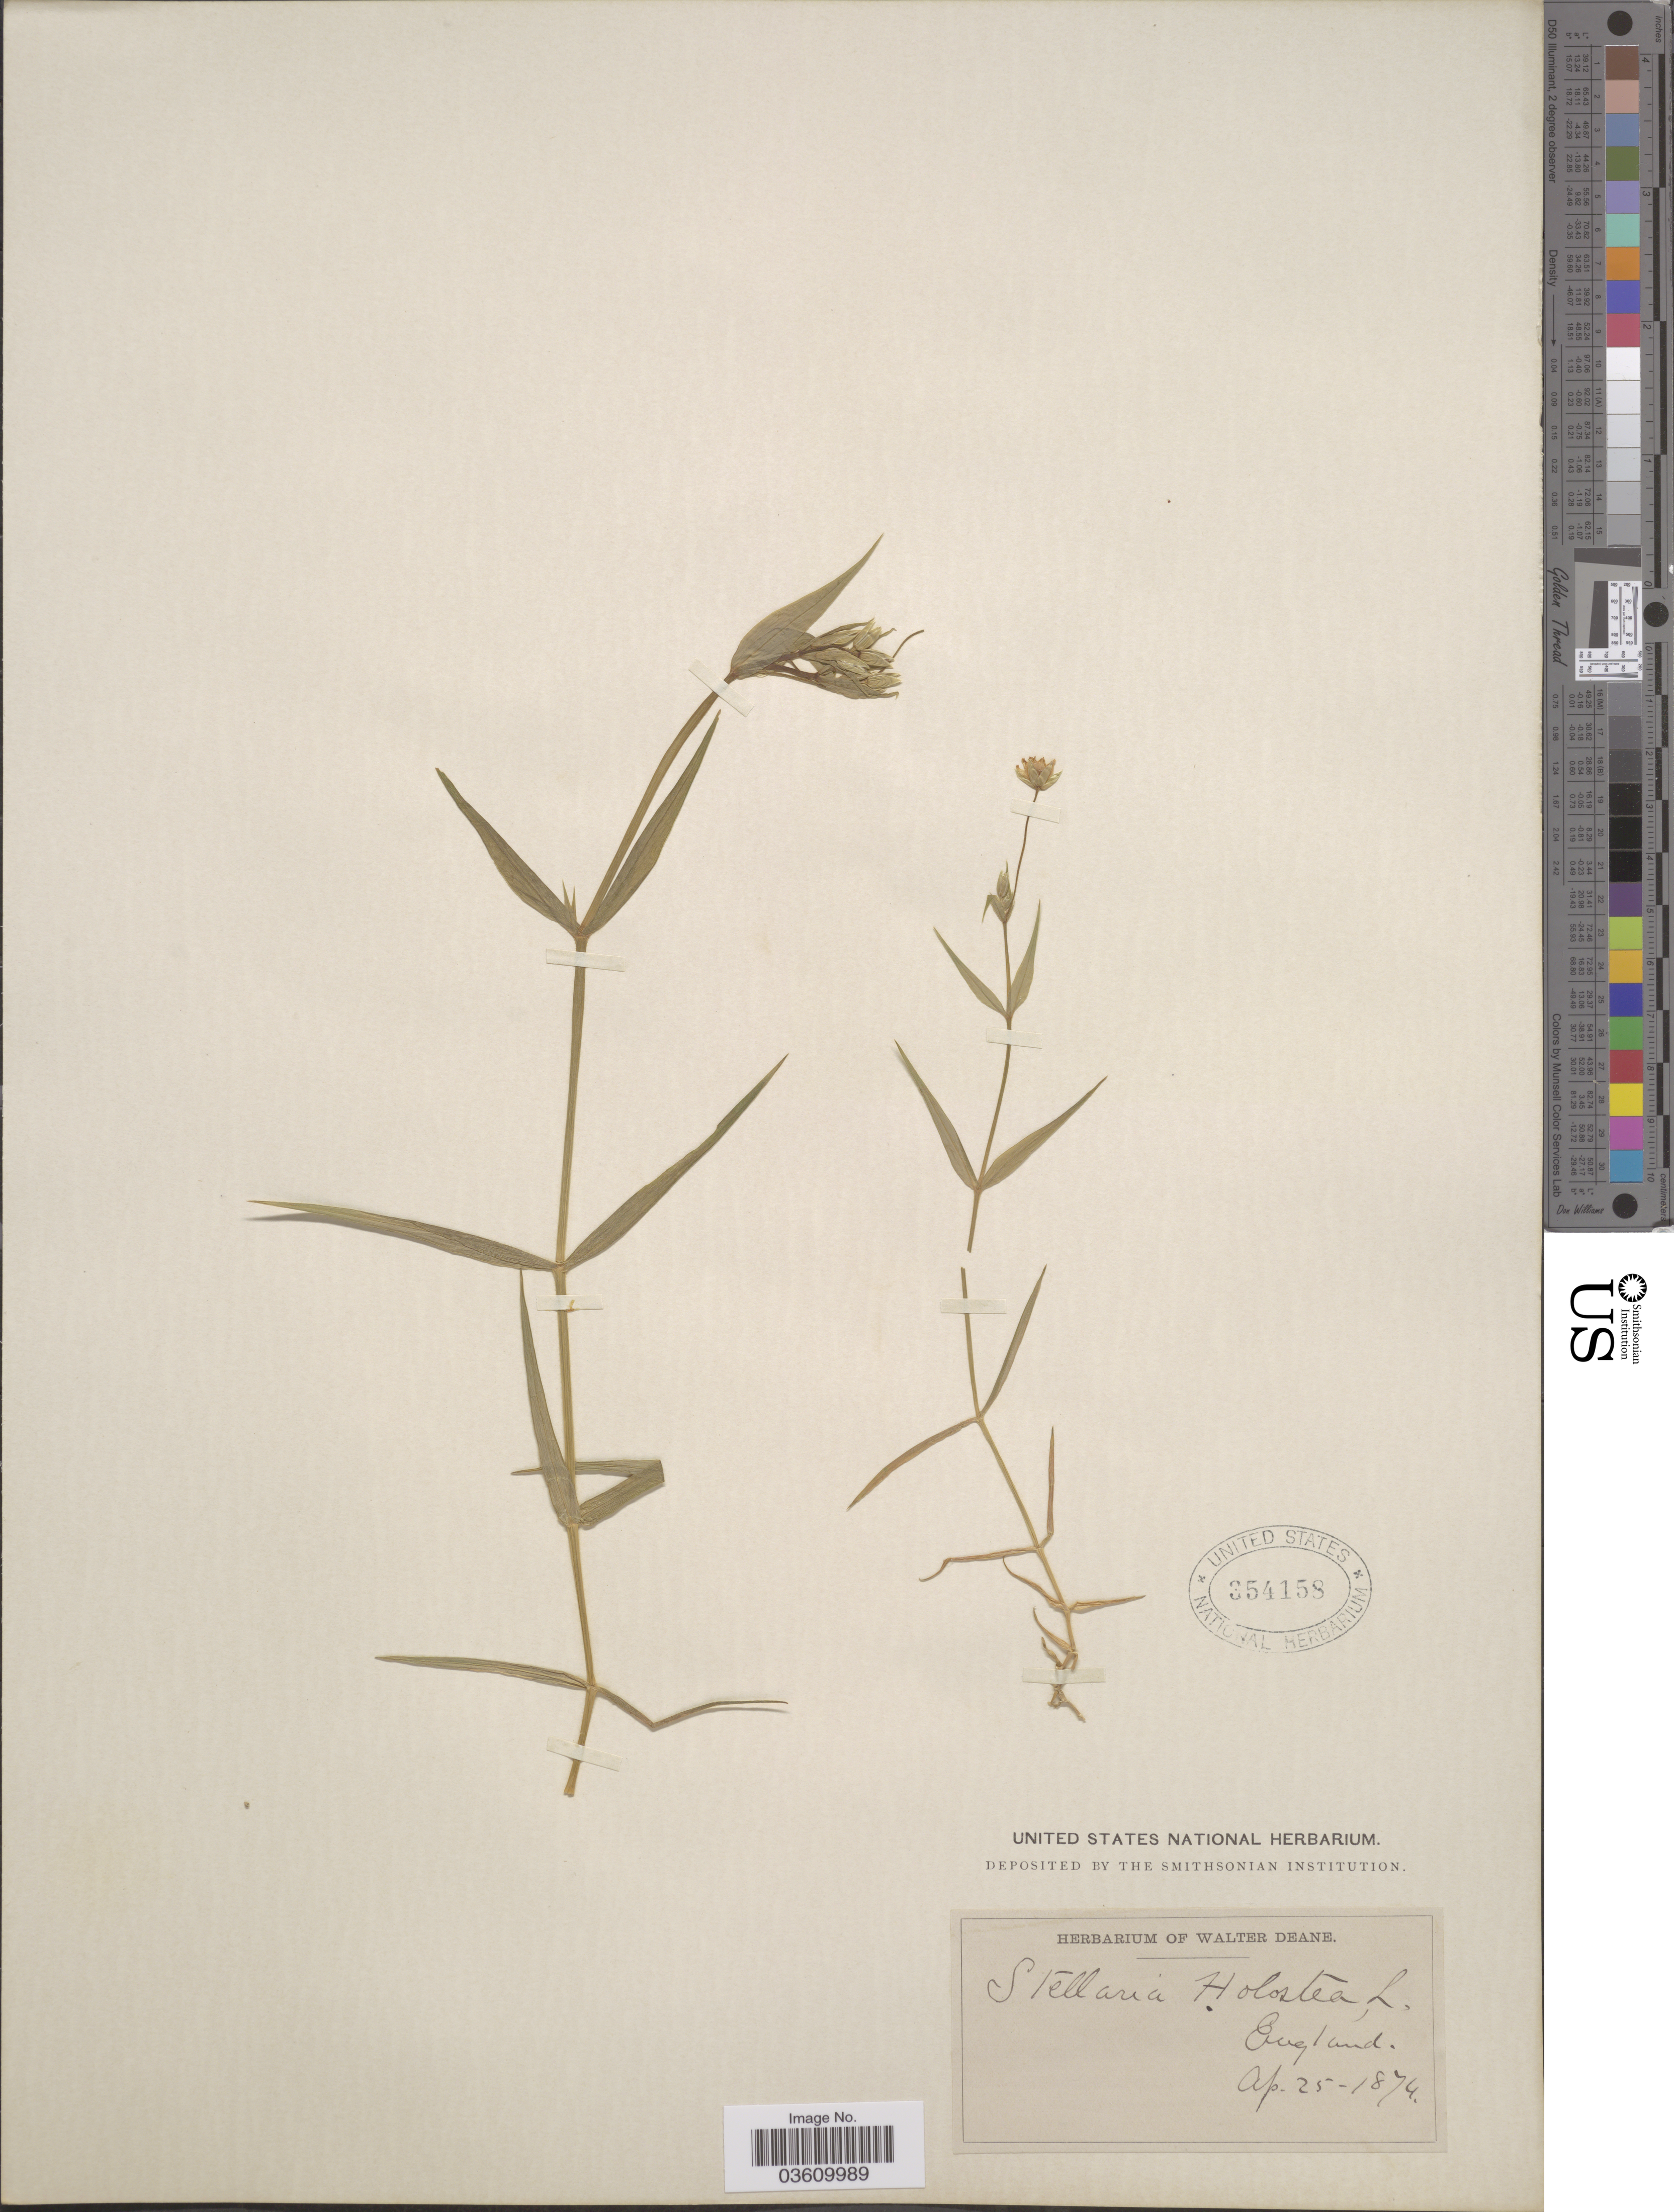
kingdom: Plantae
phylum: Tracheophyta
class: Magnoliopsida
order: Caryophyllales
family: Caryophyllaceae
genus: Rabelera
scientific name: Rabelera holostea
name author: (L.) M.T. Sharples & E.A. Tripp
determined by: U.S. National Herbarium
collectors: Ex herb. Walter Deane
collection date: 1874-04-25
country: United Kingdom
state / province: England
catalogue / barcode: US 354158